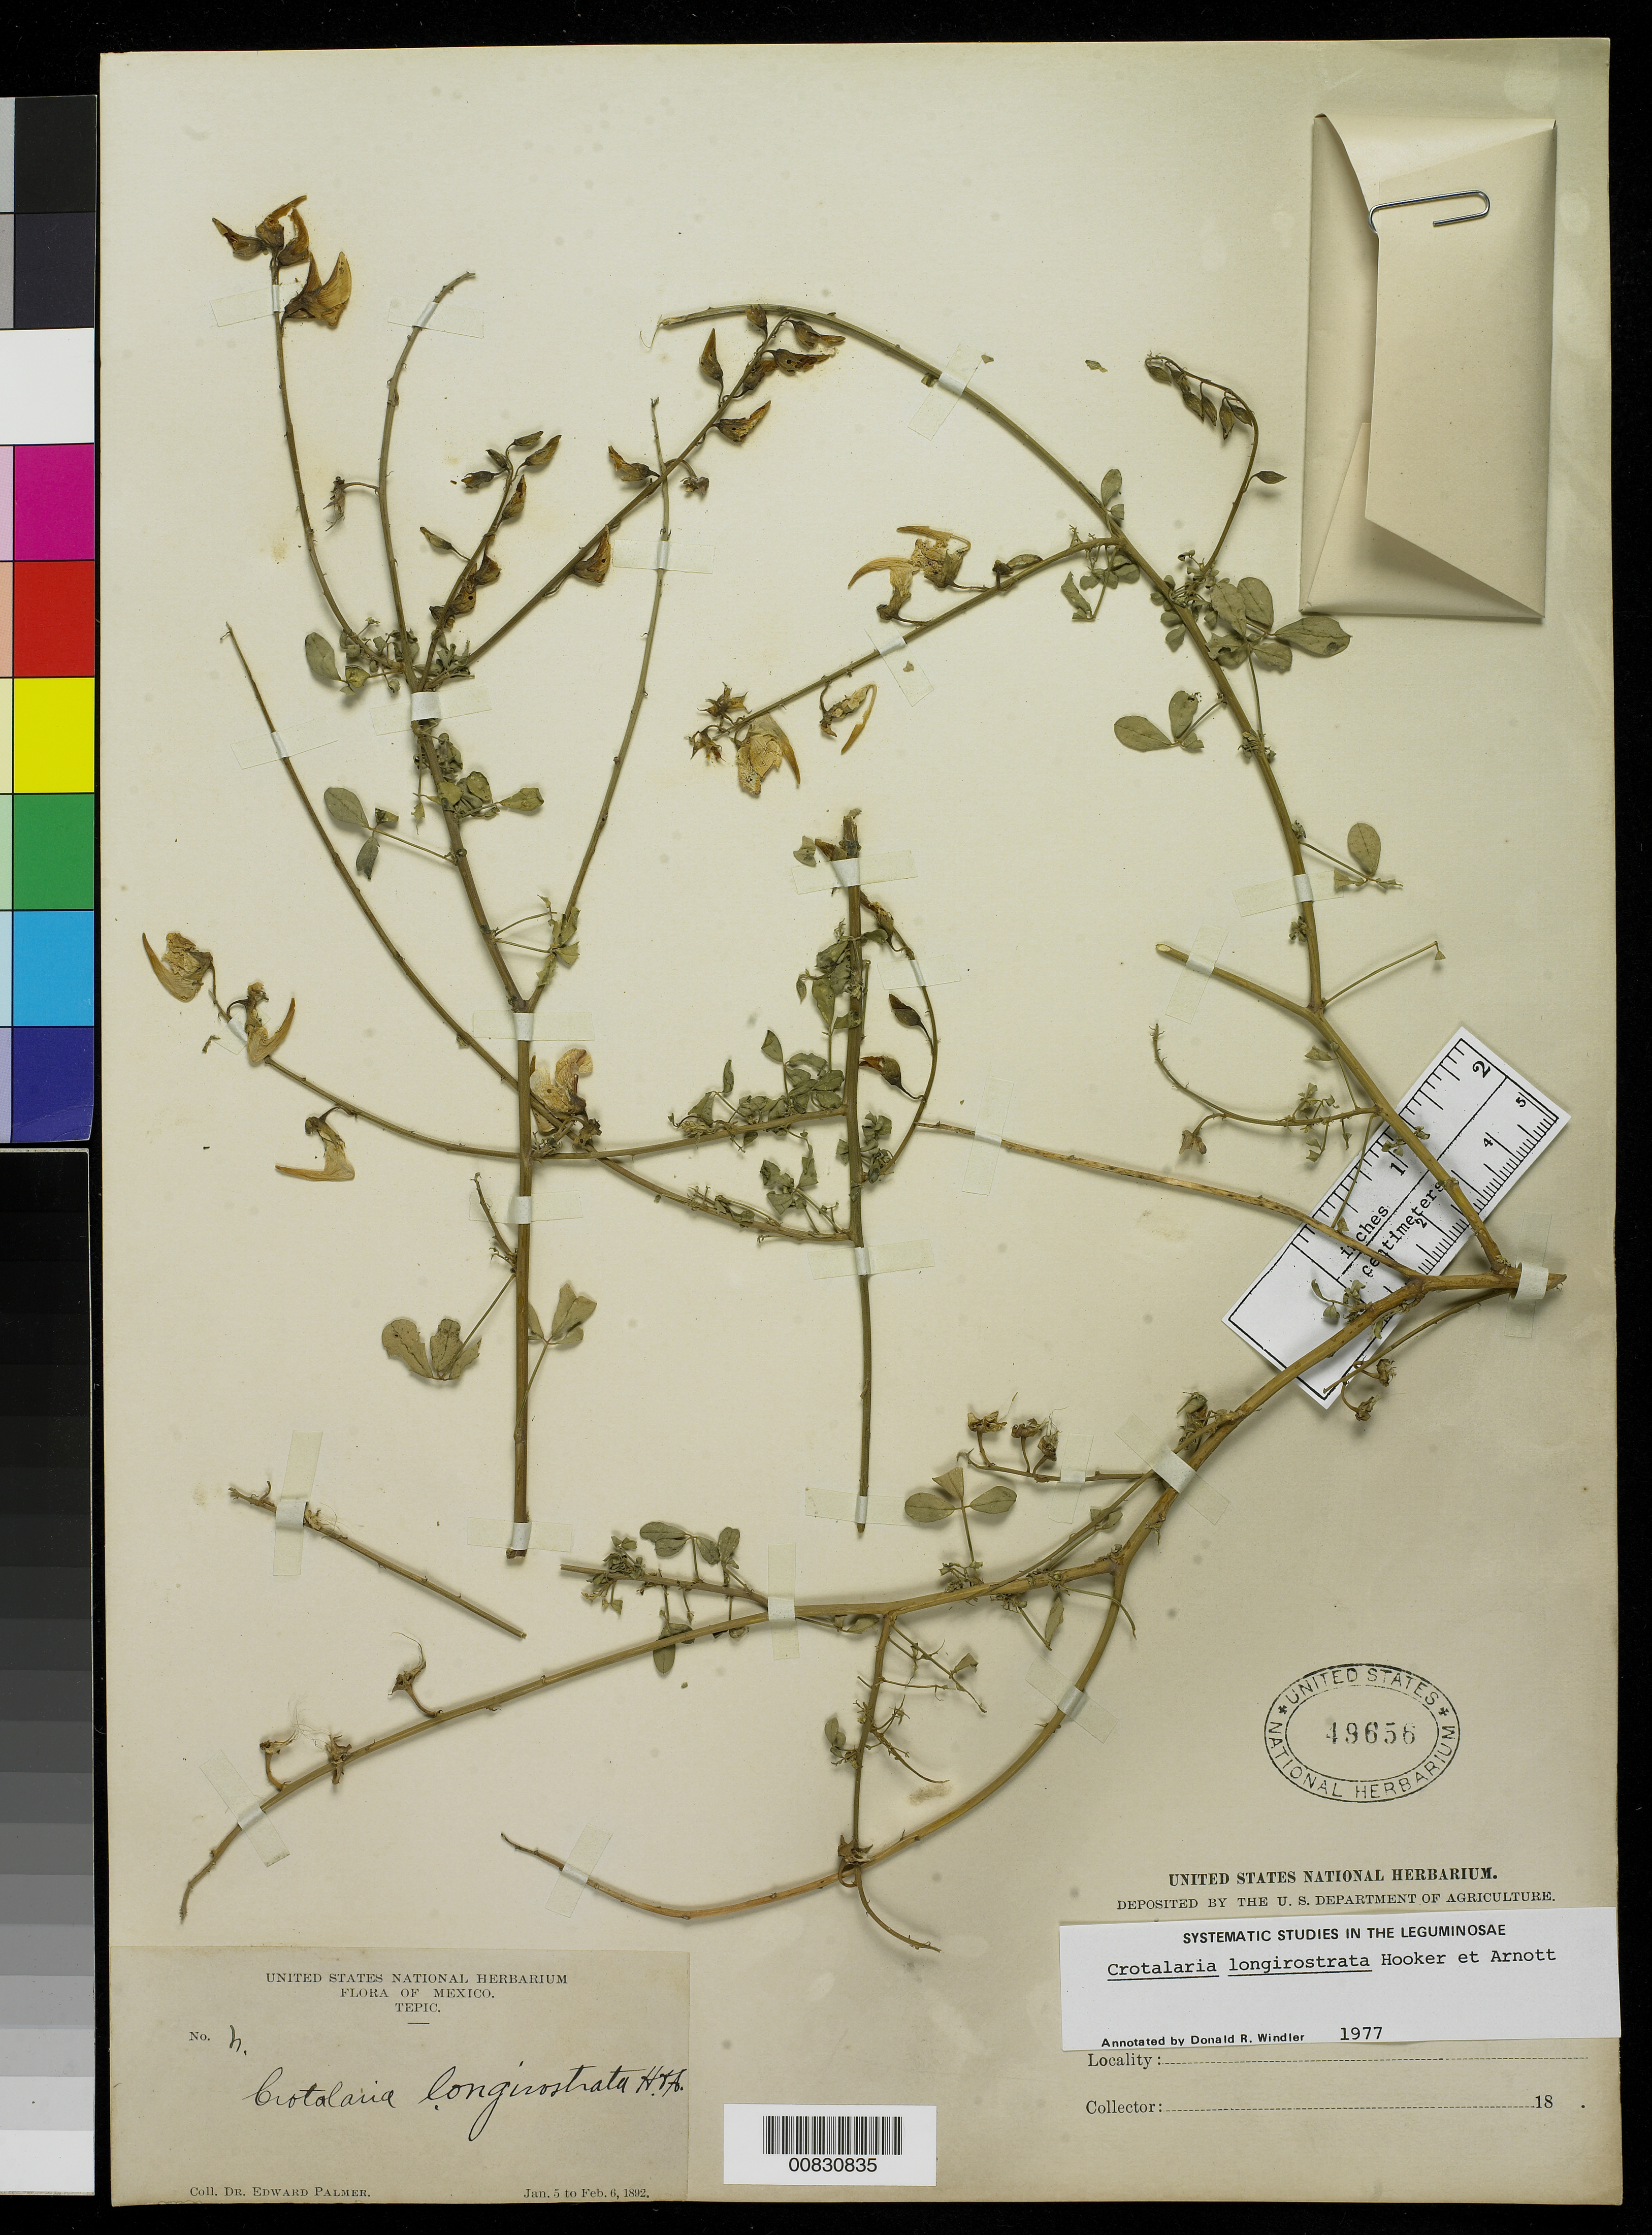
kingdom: Plantae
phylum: Tracheophyta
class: Magnoliopsida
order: Fabales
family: Fabaceae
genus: Crotalaria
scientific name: Crotalaria longirostrata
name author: Hook. & Arn.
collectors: E. Palmer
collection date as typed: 05 Jan 1892 to 06 Feb 1892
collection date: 1892-01-05/1892-02-06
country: Mexico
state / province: Nayarit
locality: n. Tepic, Nayarit.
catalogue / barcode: US 49656